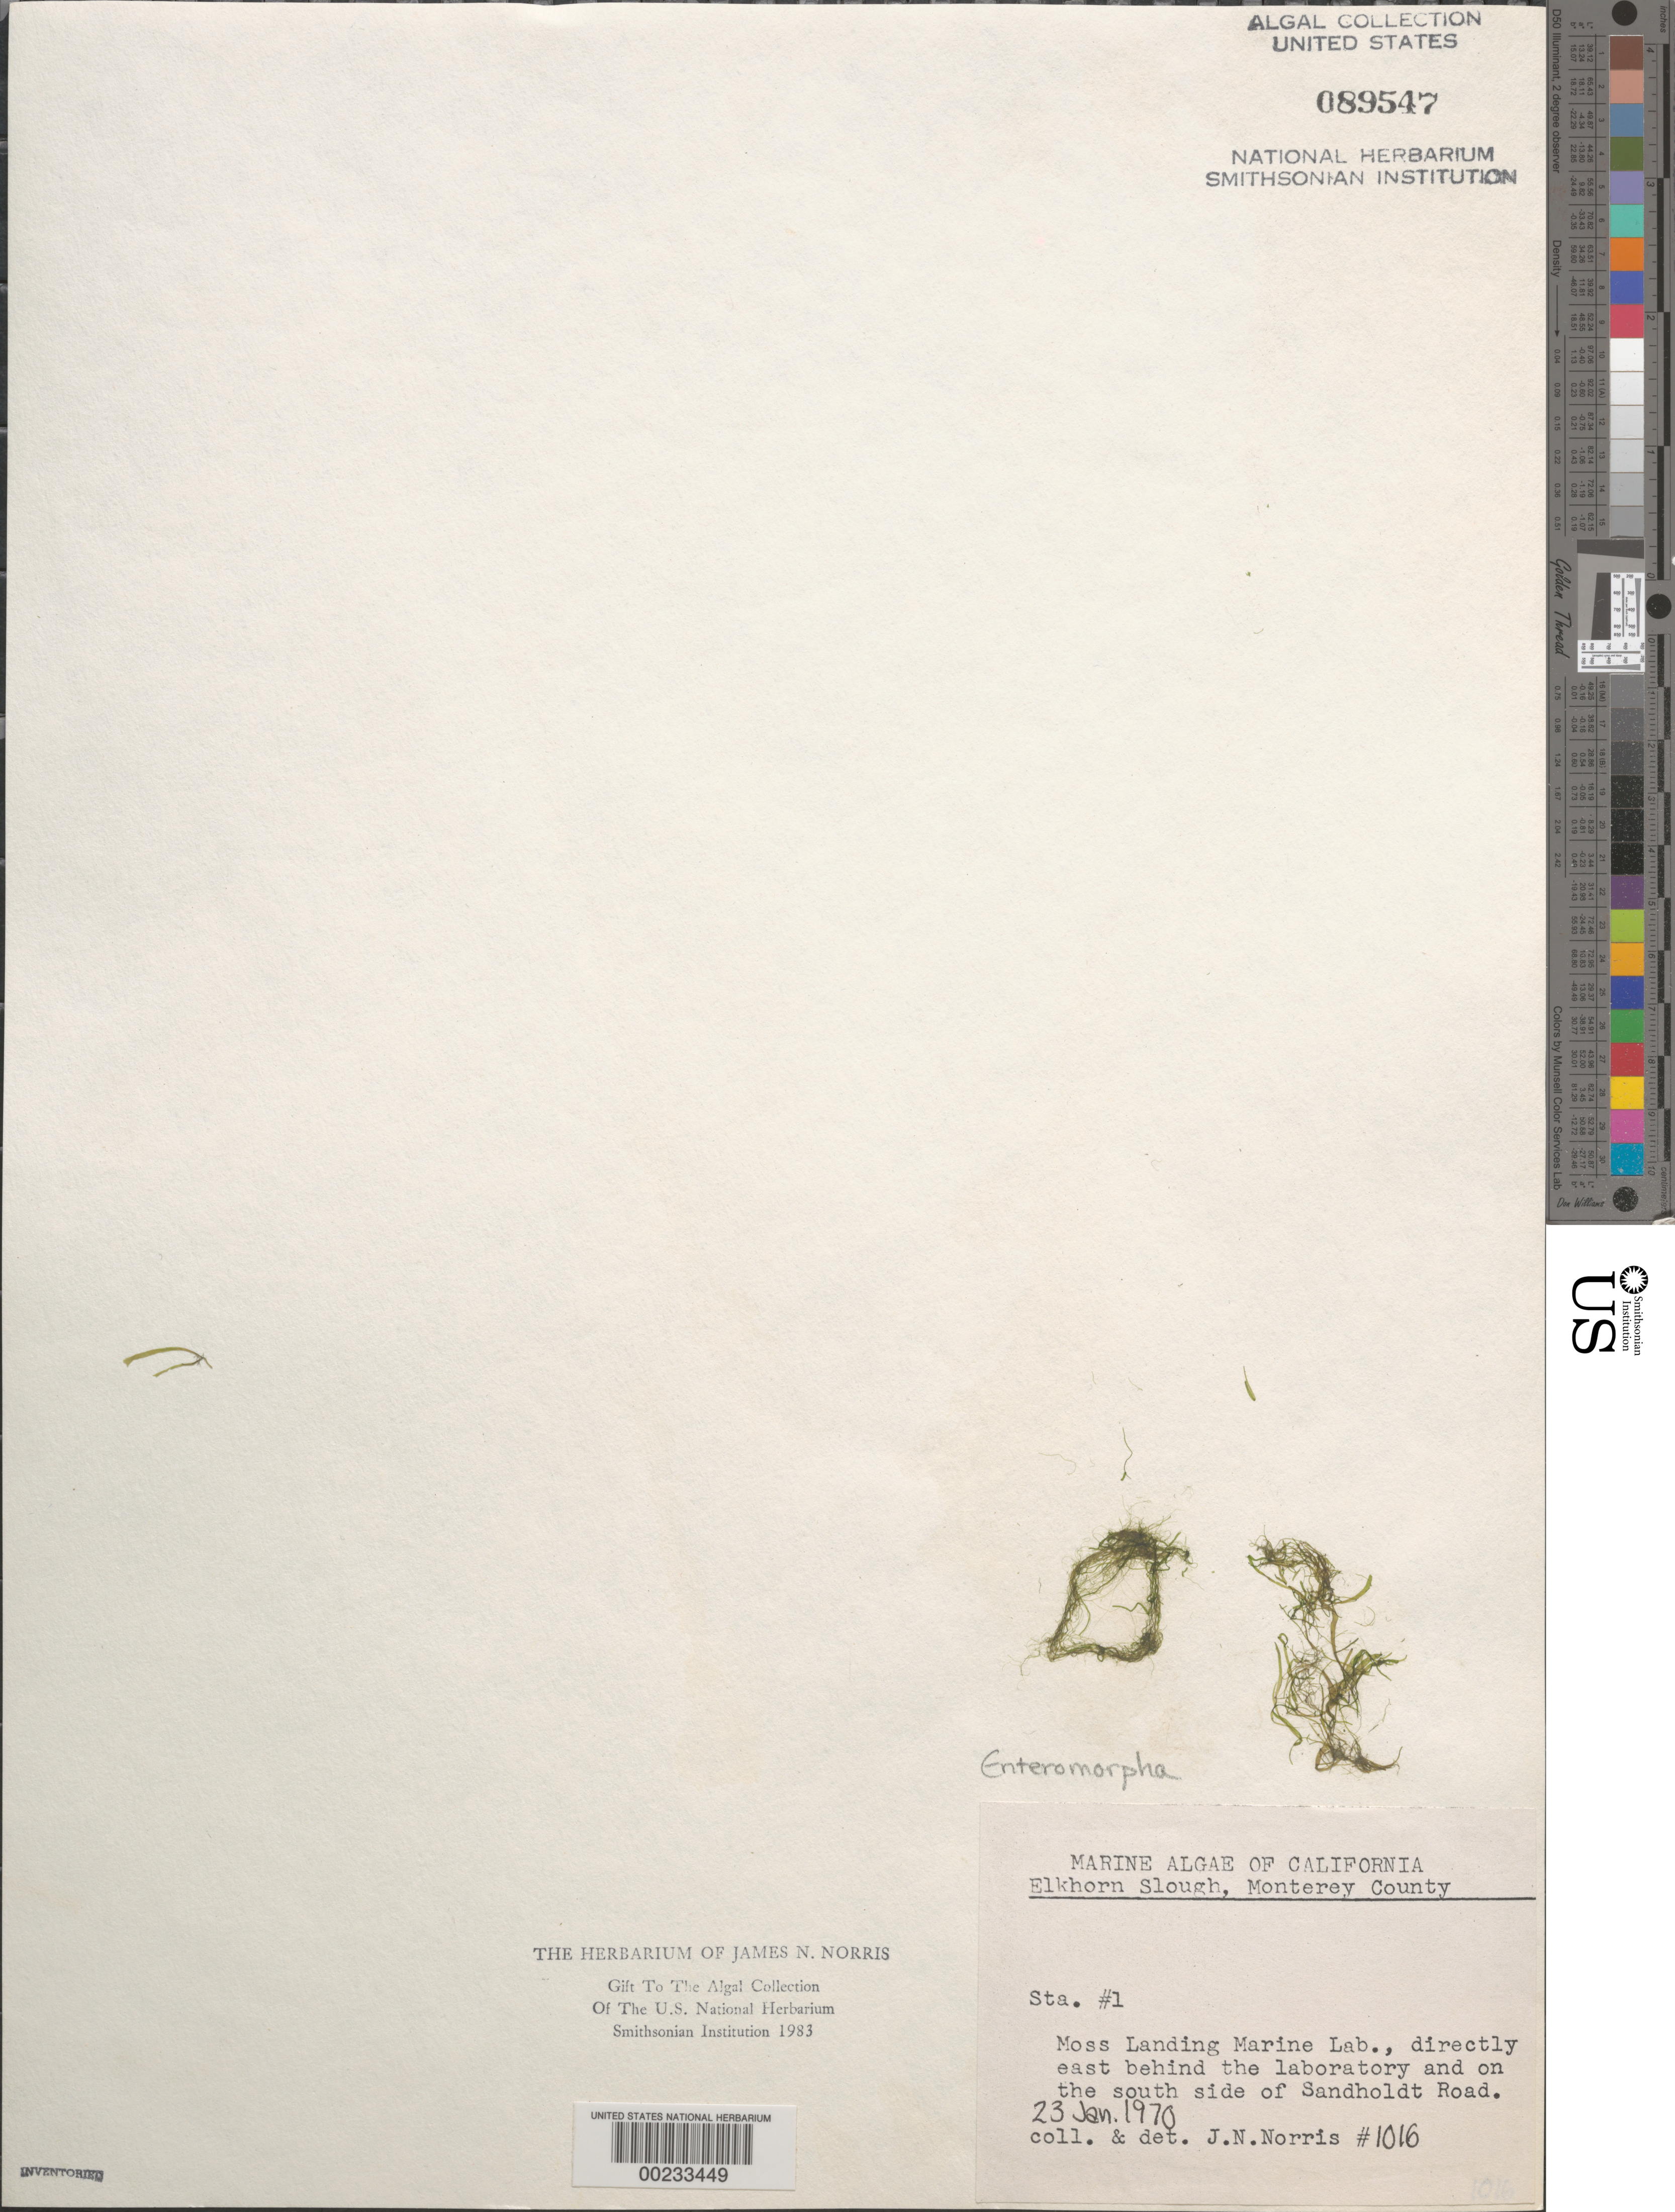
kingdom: Plantae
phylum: Chlorophyta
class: Ulvophyceae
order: Ulvales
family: Ulvaceae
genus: Ulva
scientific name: Ulva sp.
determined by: Algae name updating Project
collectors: J. N. Norris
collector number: JN-1016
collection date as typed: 23 Jan 1970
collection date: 1970-01-23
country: United States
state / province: California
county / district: Monterey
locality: Elkhorn Slough, Moss Landing Marine Laboratory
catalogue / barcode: US 89547